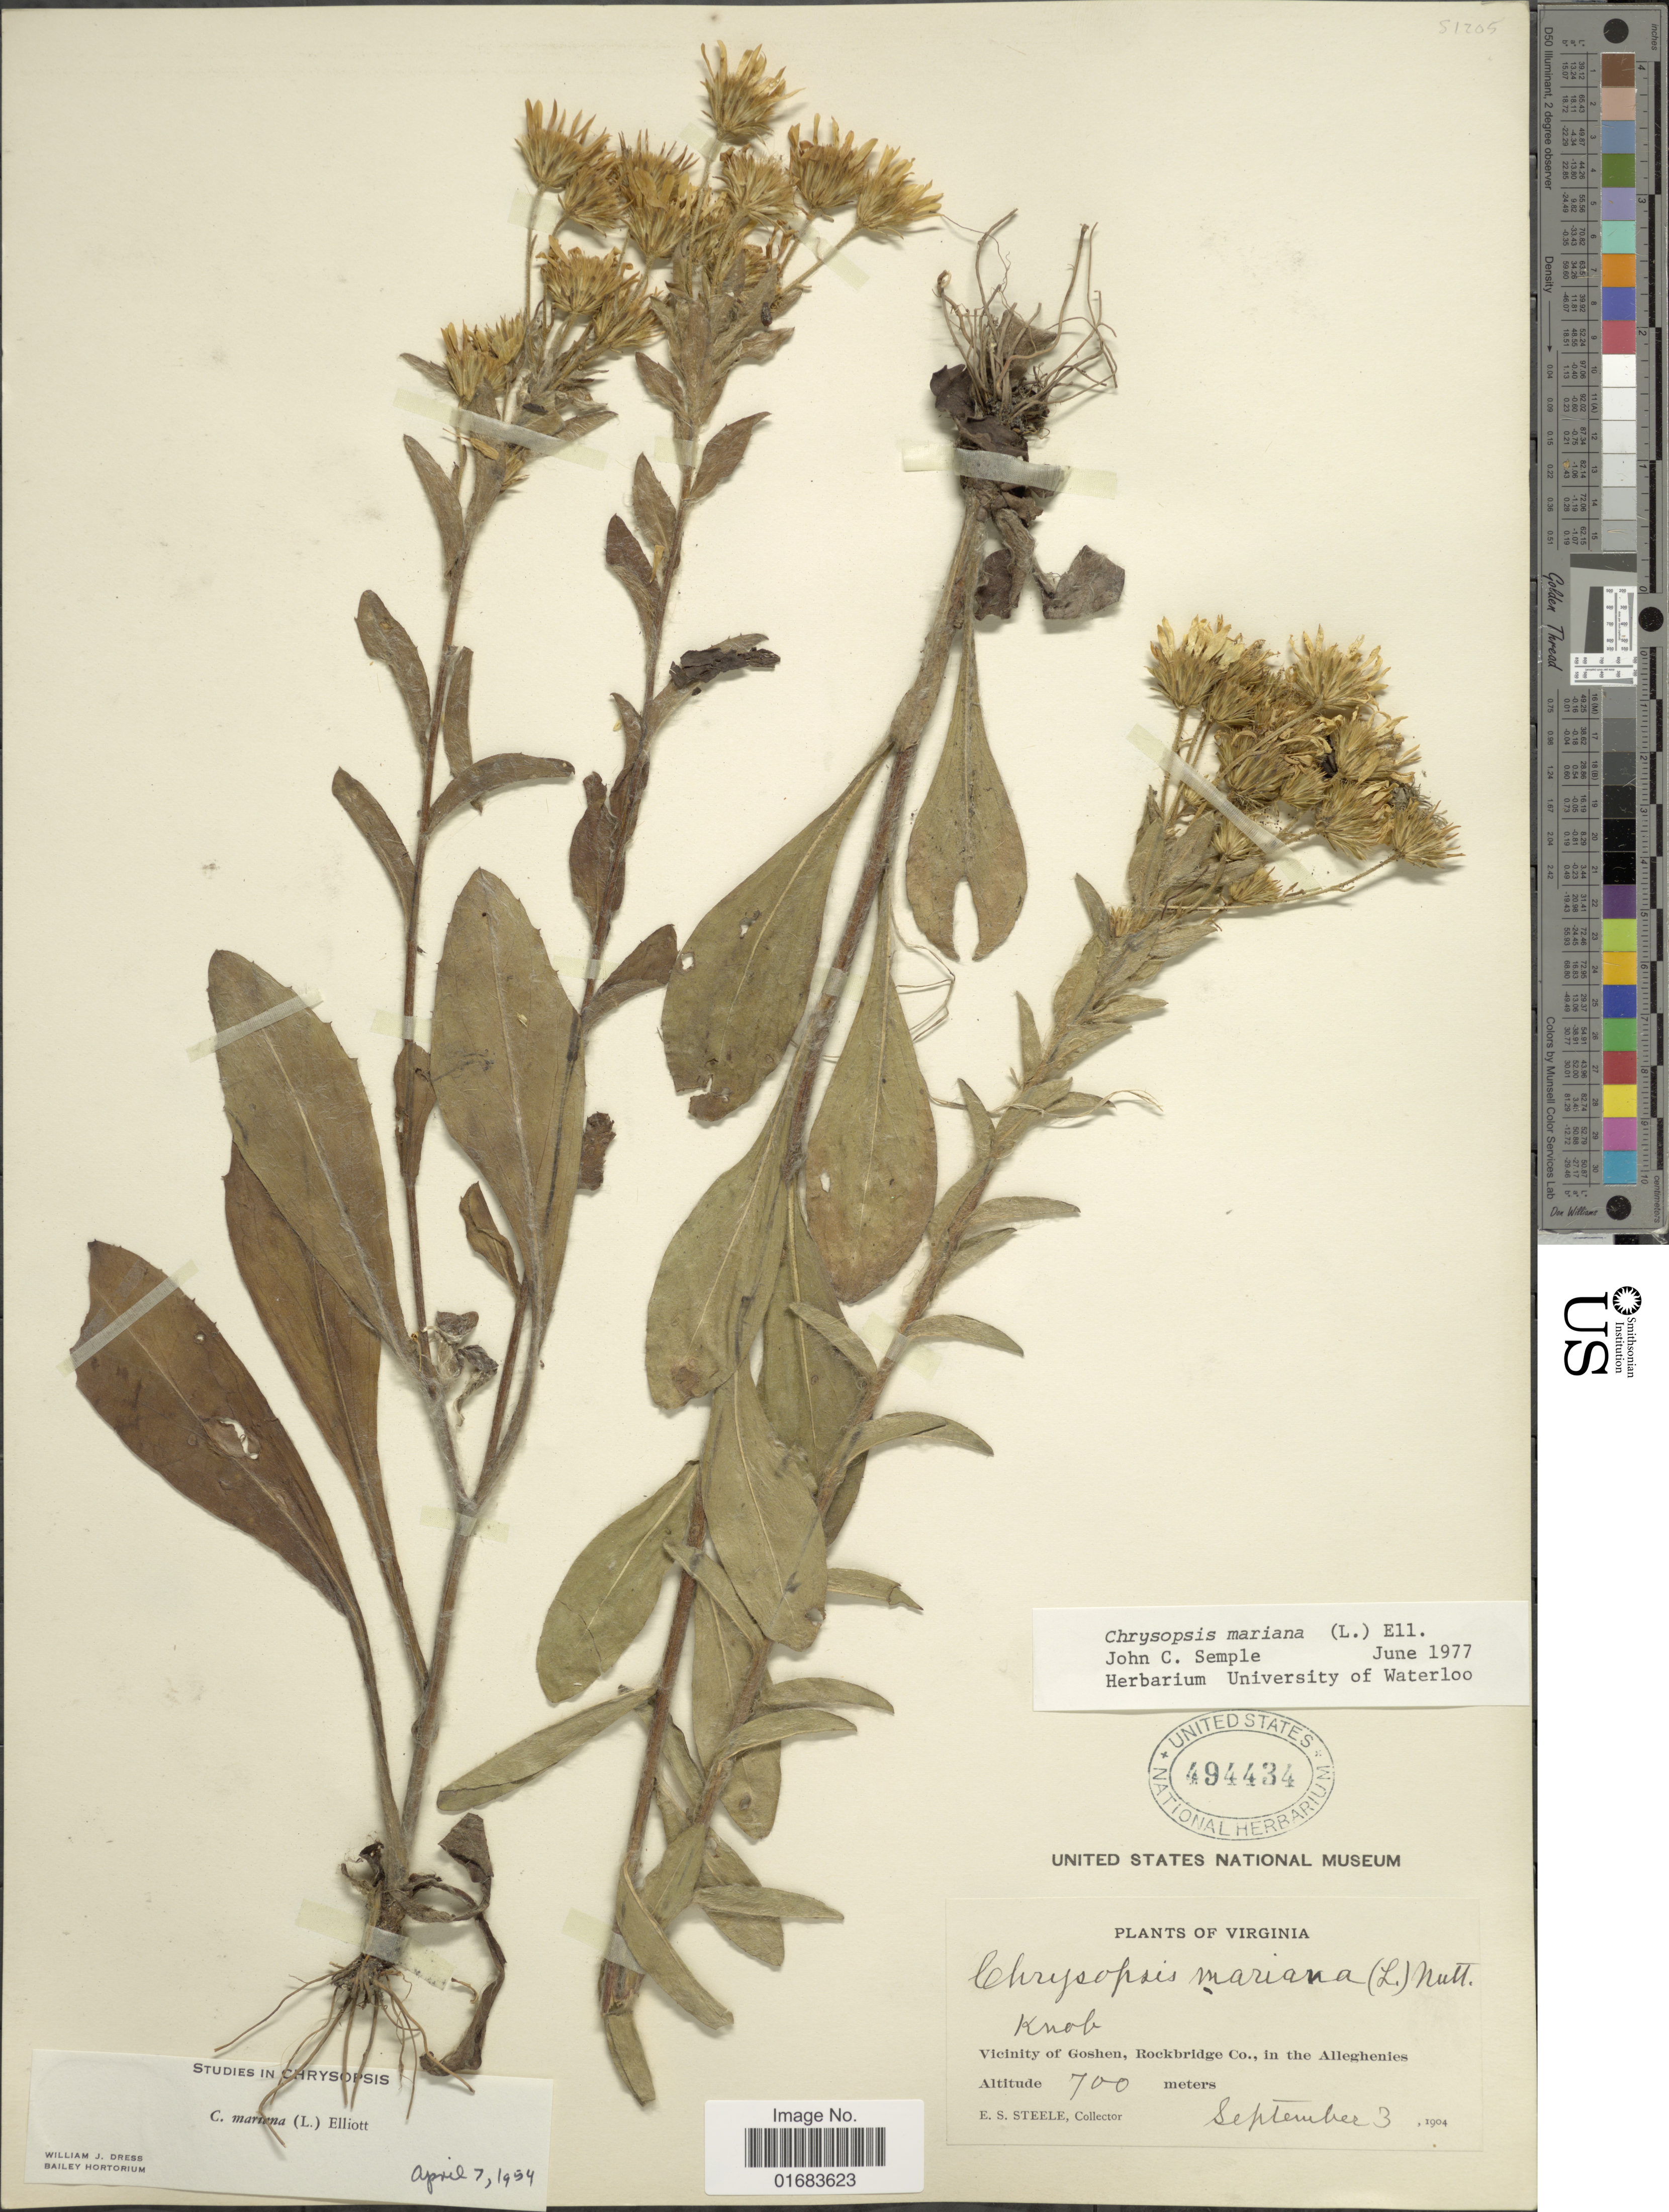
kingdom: Plantae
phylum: Tracheophyta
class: Magnoliopsida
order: Asterales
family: Asteraceae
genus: Chrysopsis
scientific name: Chrysopsis mariana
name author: (L.) Elliott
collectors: E. Steele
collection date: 1904-09-03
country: United States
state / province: Virginia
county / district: Rockbridge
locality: Vicinity of Goshen, Rockbridge Co., in the Alleghenies.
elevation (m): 700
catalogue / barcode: US 494434